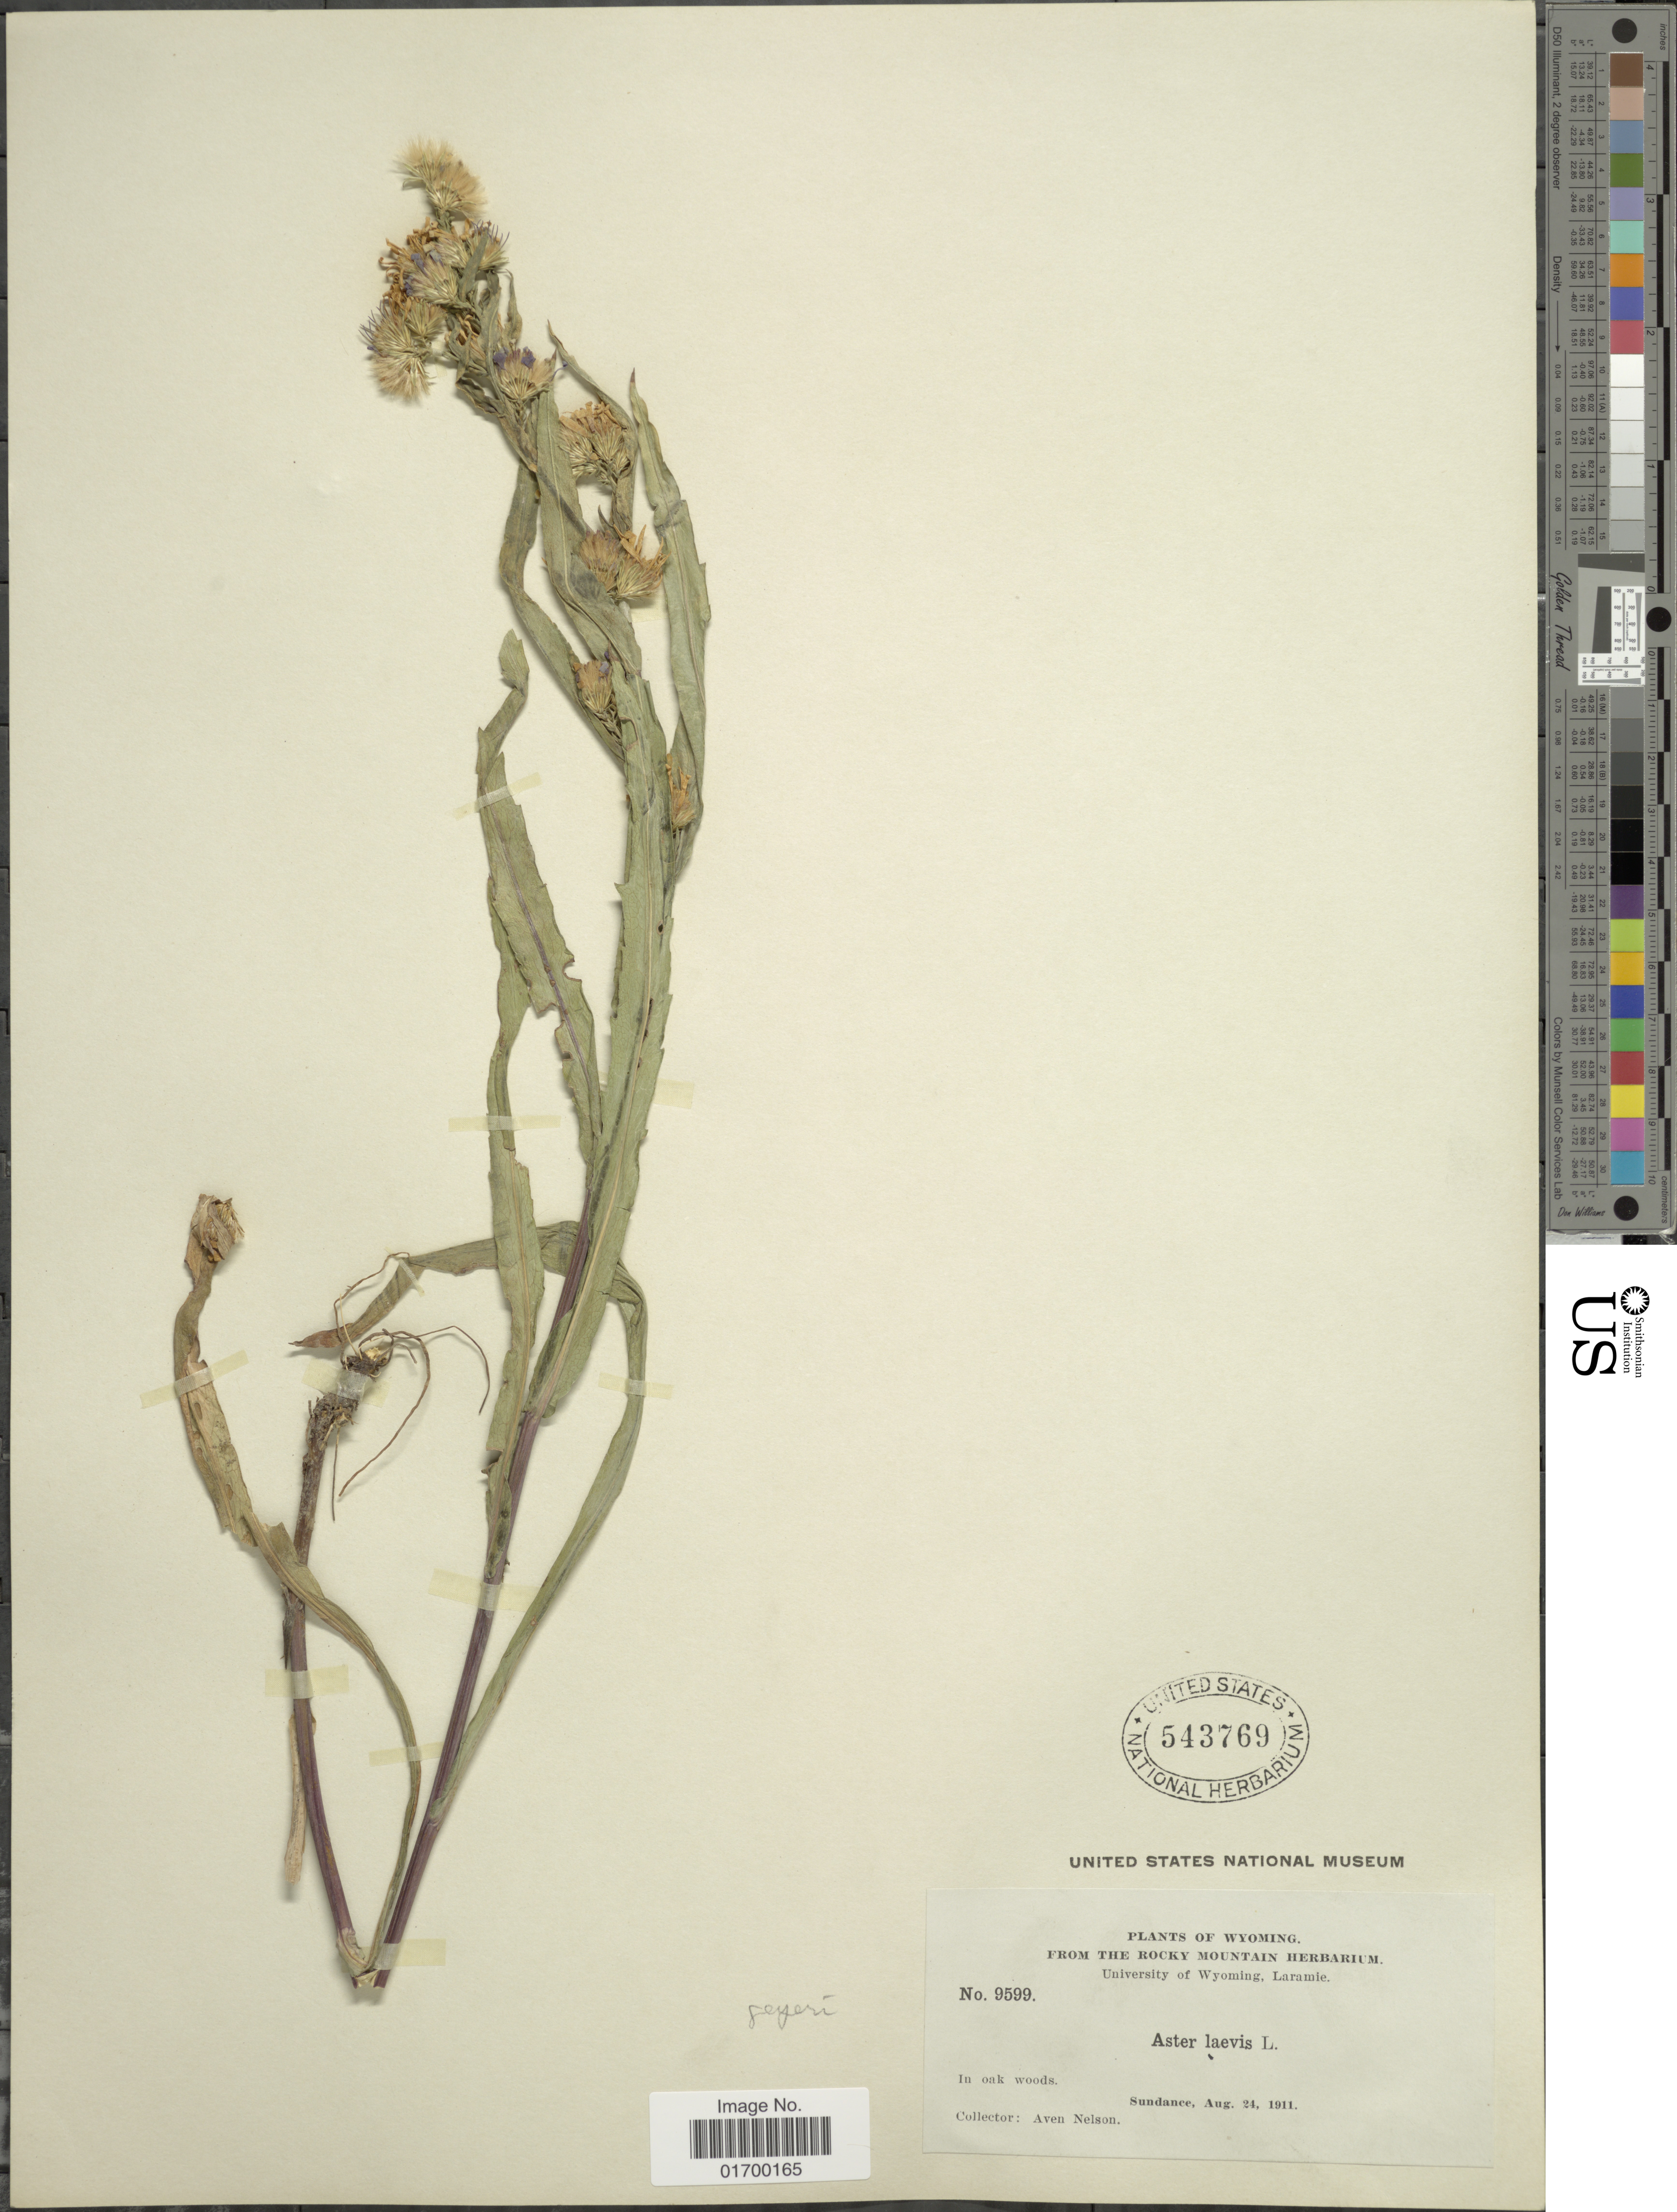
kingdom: Plantae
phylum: Tracheophyta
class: Magnoliopsida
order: Asterales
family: Asteraceae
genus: Symphyotrichum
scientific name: Symphyotrichum laeve var. geyeri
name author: (A. Gray) G.L. Nesom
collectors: A. Nelson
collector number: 9599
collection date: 1911-08-24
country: United States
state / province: Wyoming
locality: In oak woods, Sundance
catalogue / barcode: US 543769